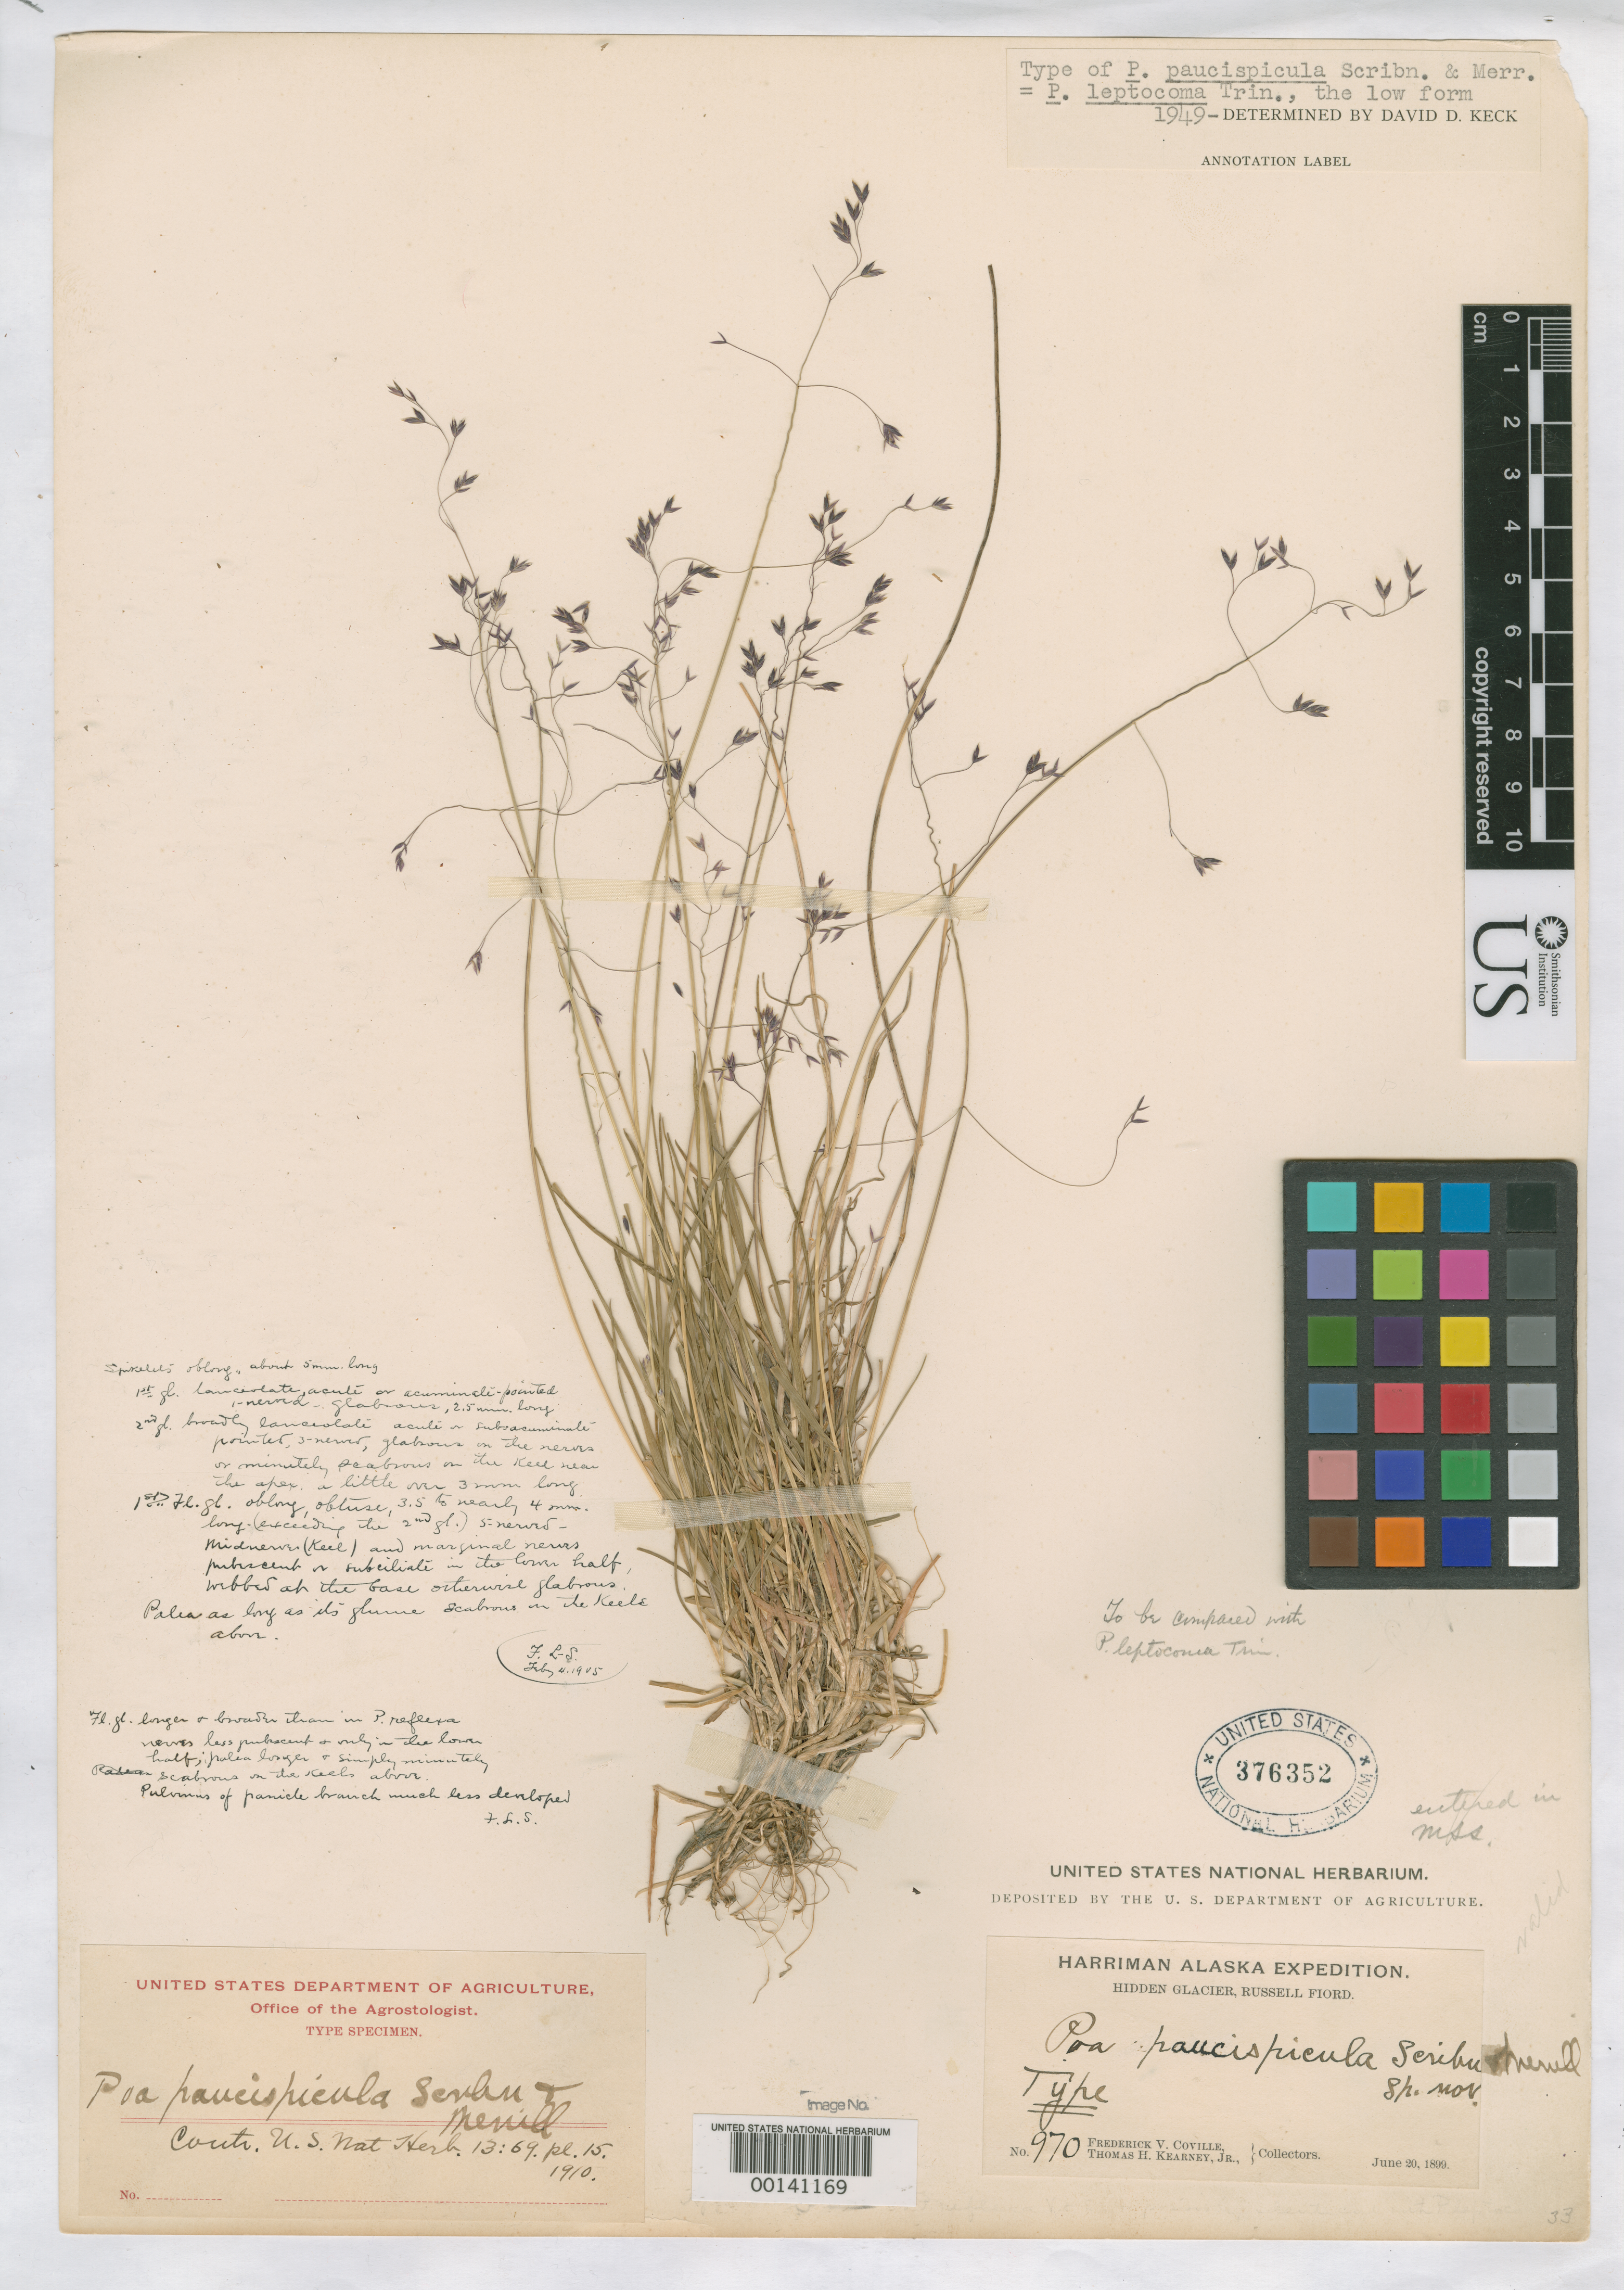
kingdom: Plantae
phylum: Tracheophyta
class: Liliopsida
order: Poales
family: Poaceae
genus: Poa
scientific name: Poa paucispicula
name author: Scribn. & Merr.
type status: Holotype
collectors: F. V. Coville & T. H. Kearney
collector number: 970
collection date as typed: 20 Jun 1899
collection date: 1899-06-20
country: United States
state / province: Alaska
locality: Hidden Glacier, Yakutat Bay.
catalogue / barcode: US 376352